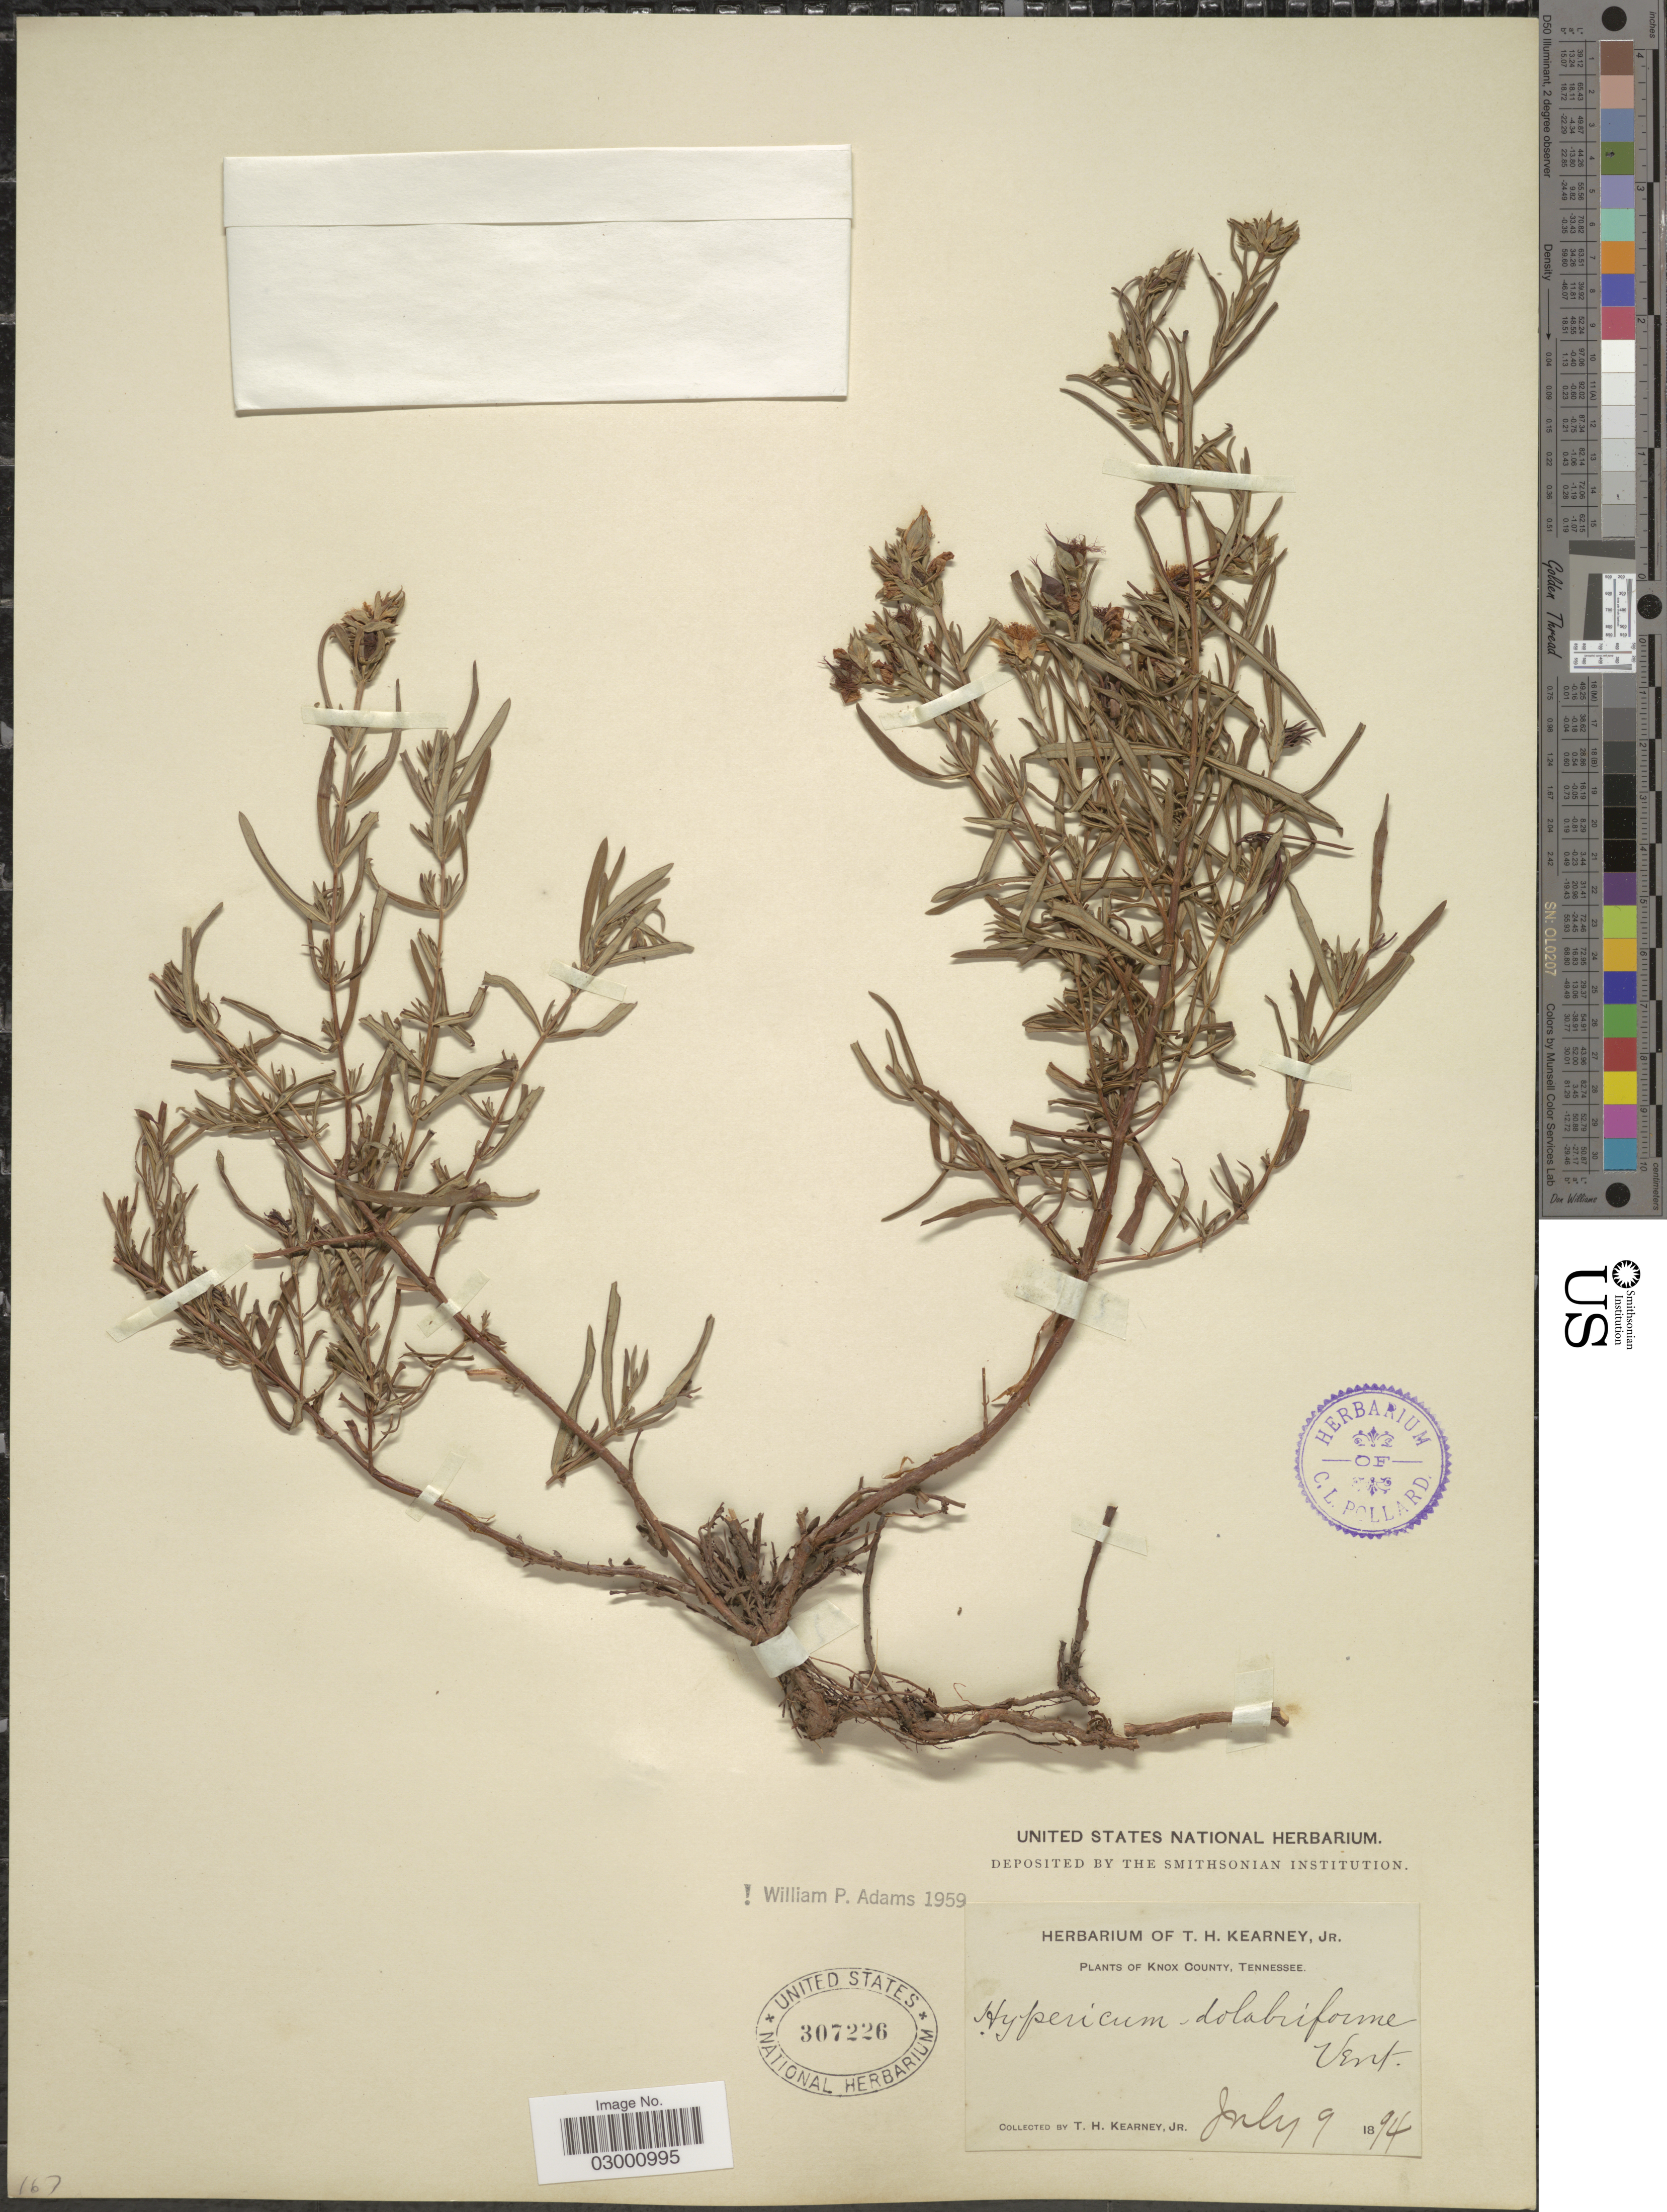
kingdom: Plantae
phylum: Tracheophyta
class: Magnoliopsida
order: Malpighiales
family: Hypericaceae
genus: Hypericum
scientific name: Hypericum dolabriforme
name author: Vent.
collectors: T. H. Kearney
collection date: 1894-07-09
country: United States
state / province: Tennessee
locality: Knox County.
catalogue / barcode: US 307226